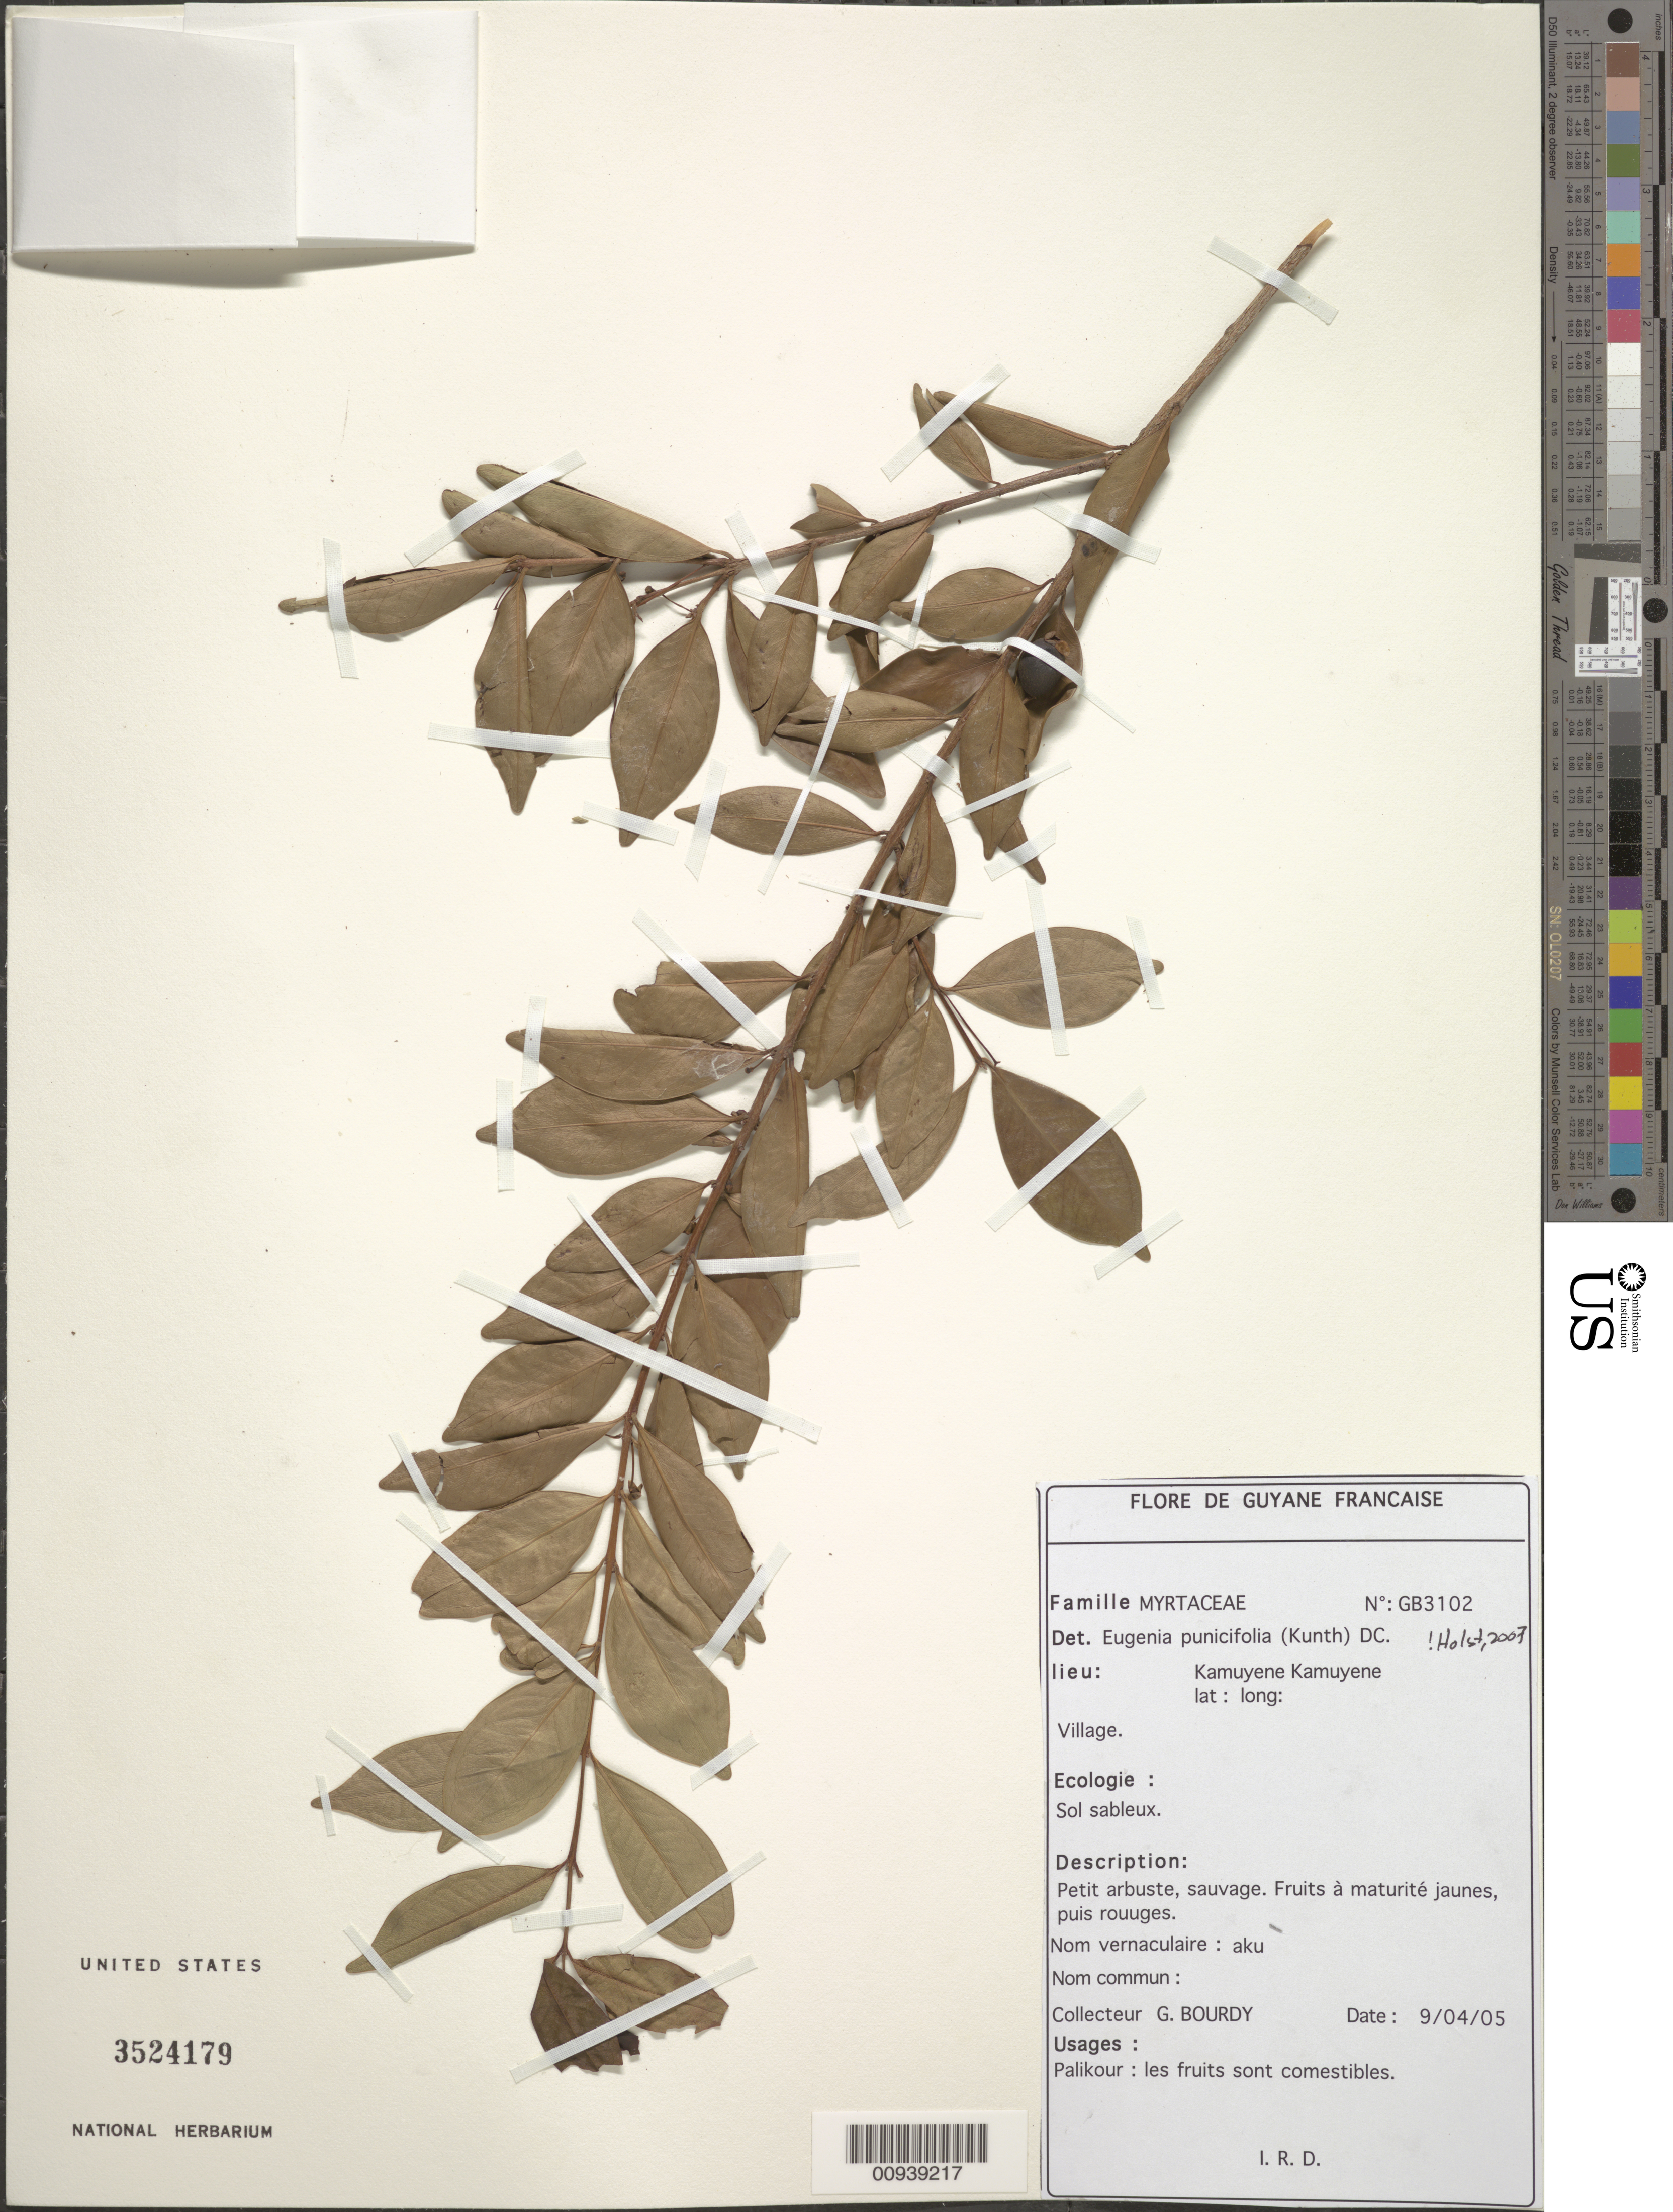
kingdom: Plantae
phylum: Tracheophyta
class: Magnoliopsida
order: Myrtales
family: Myrtaceae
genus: Eugenia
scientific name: Eugenia punicifolia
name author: (Kunth) DC.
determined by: Holst, Bruce K.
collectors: G. Bourdy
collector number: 3102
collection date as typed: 9-Apr-05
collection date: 2005-04-09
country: French Guiana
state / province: Cayenne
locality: Kamuyene Kamuyene, village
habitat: Sol sableux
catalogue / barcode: US 3524179